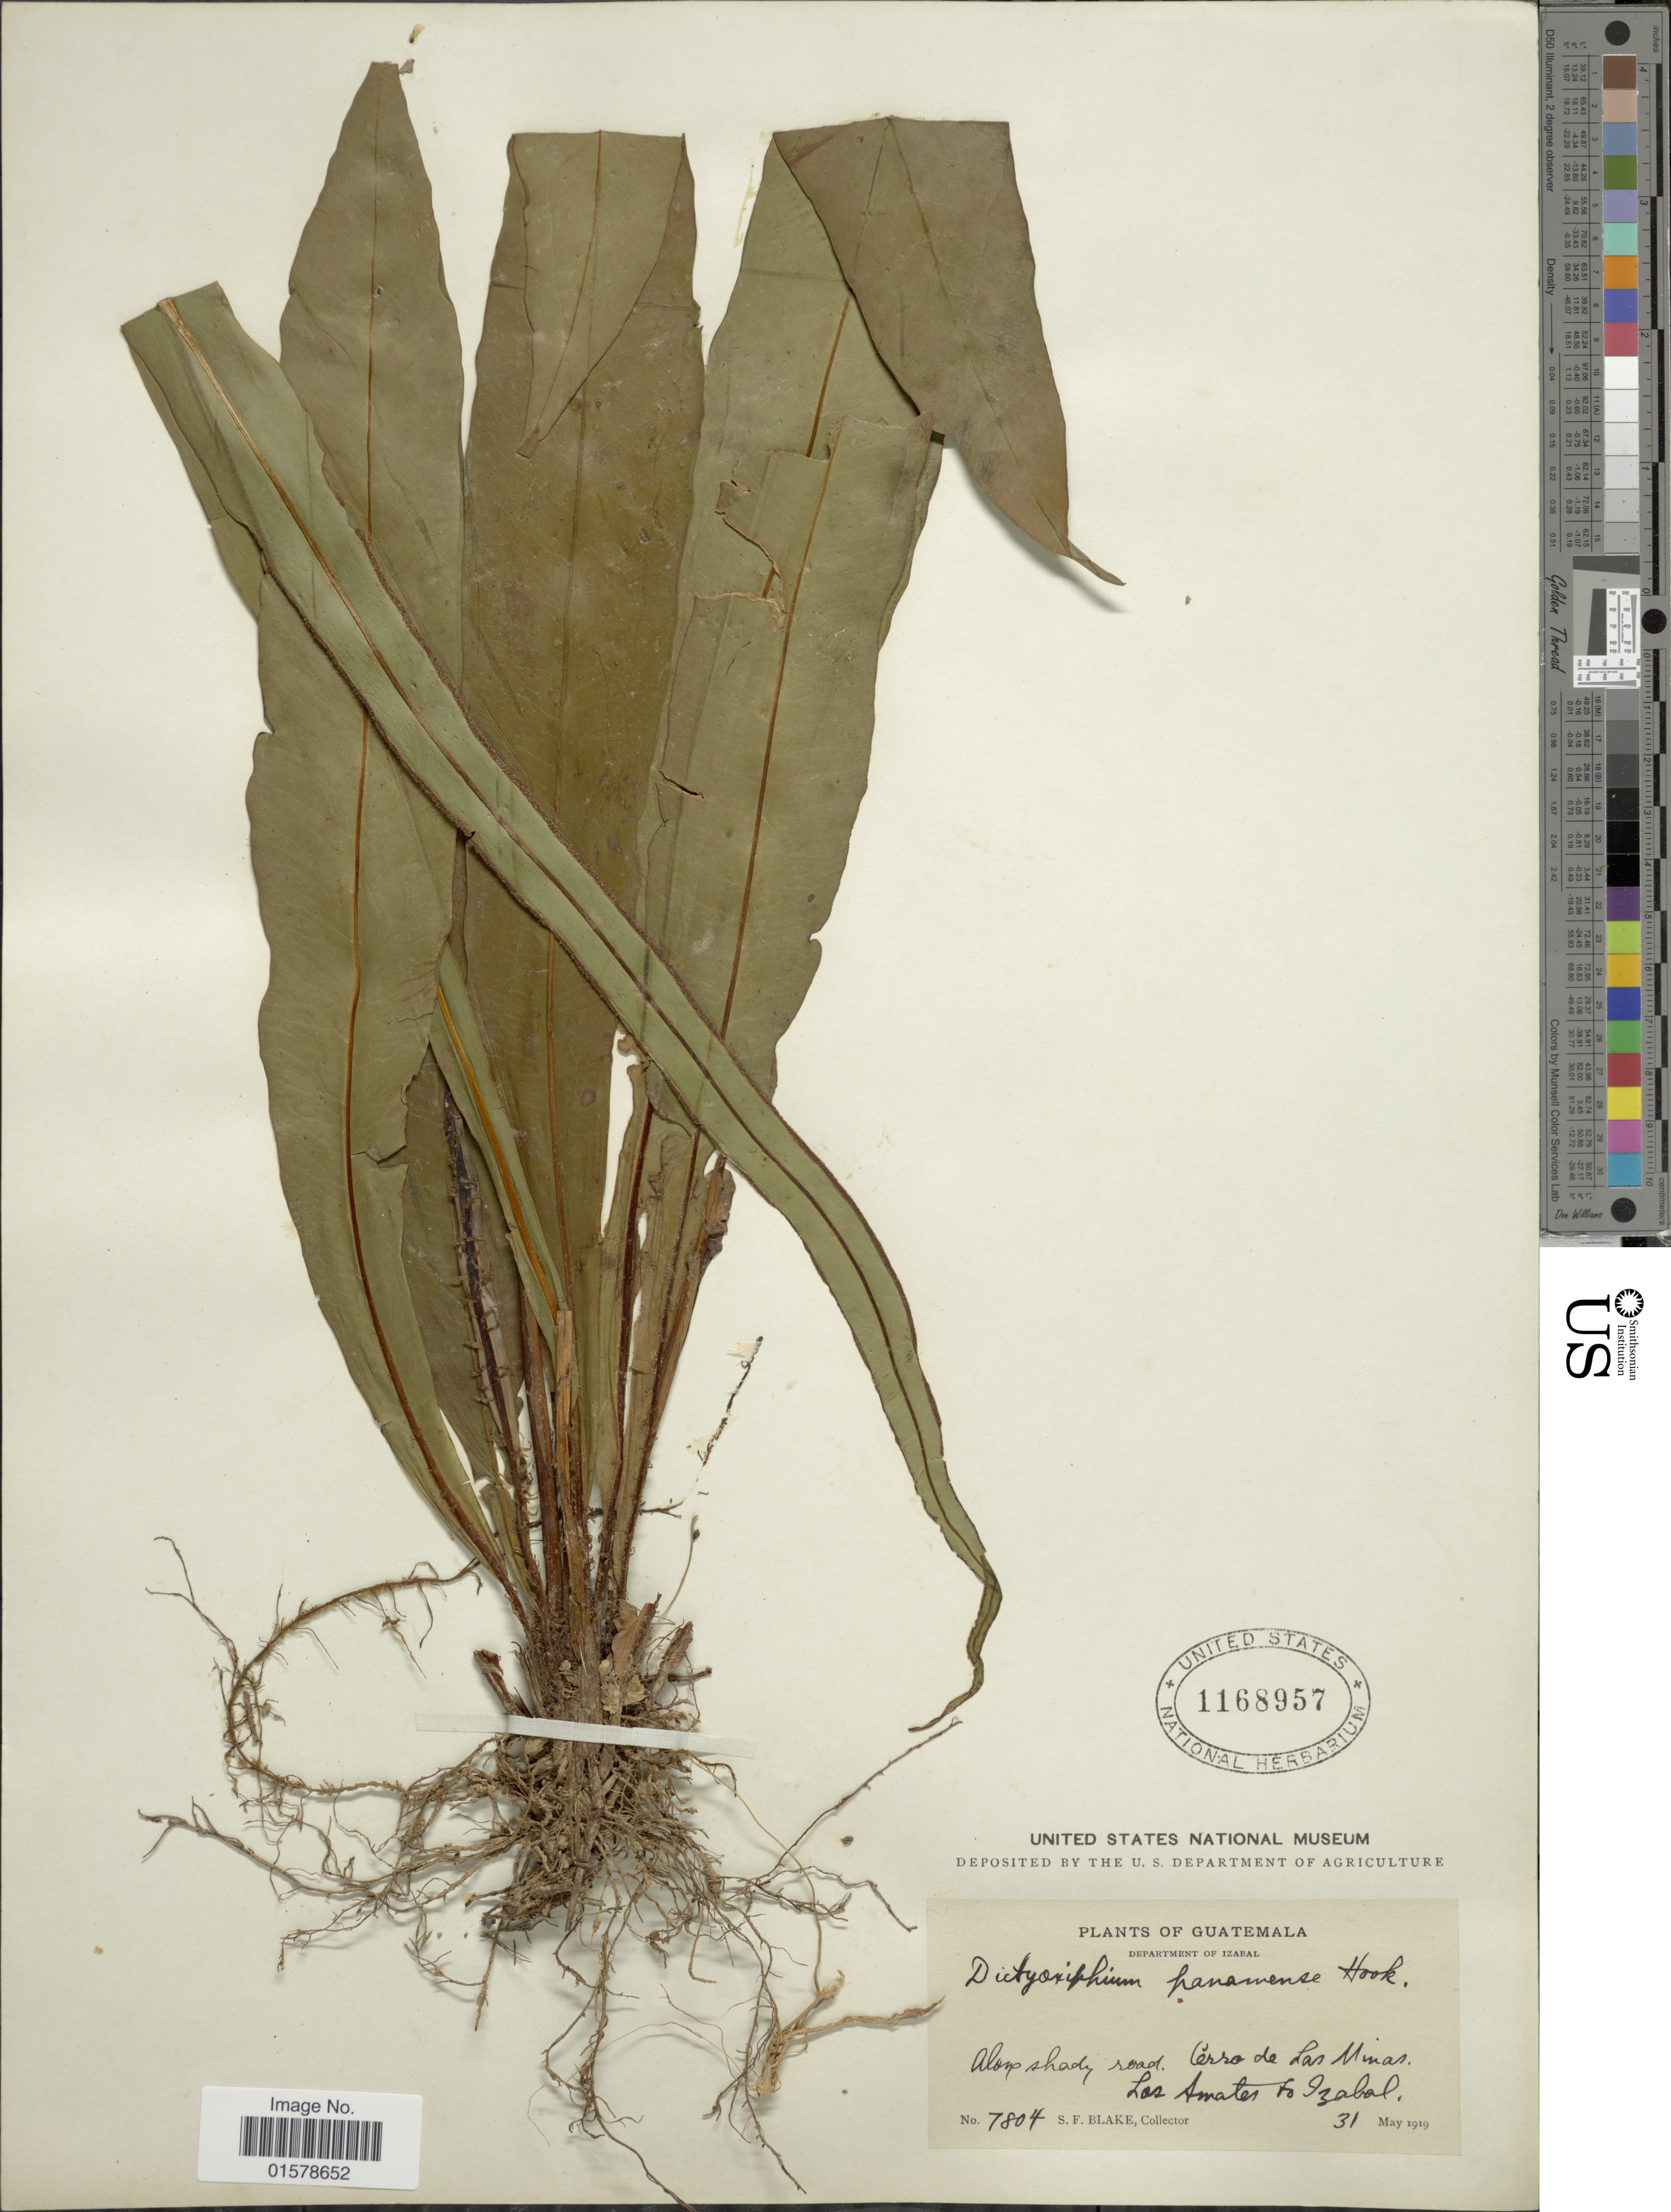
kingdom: Plantae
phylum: Tracheophyta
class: Polypodiopsida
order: Polypodiales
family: Tectariaceae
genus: Tectaria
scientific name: Tectaria panamensis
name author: (Hook.) R.M. Tryon & A.F. Tryon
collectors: S. Blake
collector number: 7804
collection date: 1919-05-31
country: Guatemala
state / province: Izabal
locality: Along shady road. Cerro de Las Minas. Los Amates to Izabal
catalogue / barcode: US 1168957